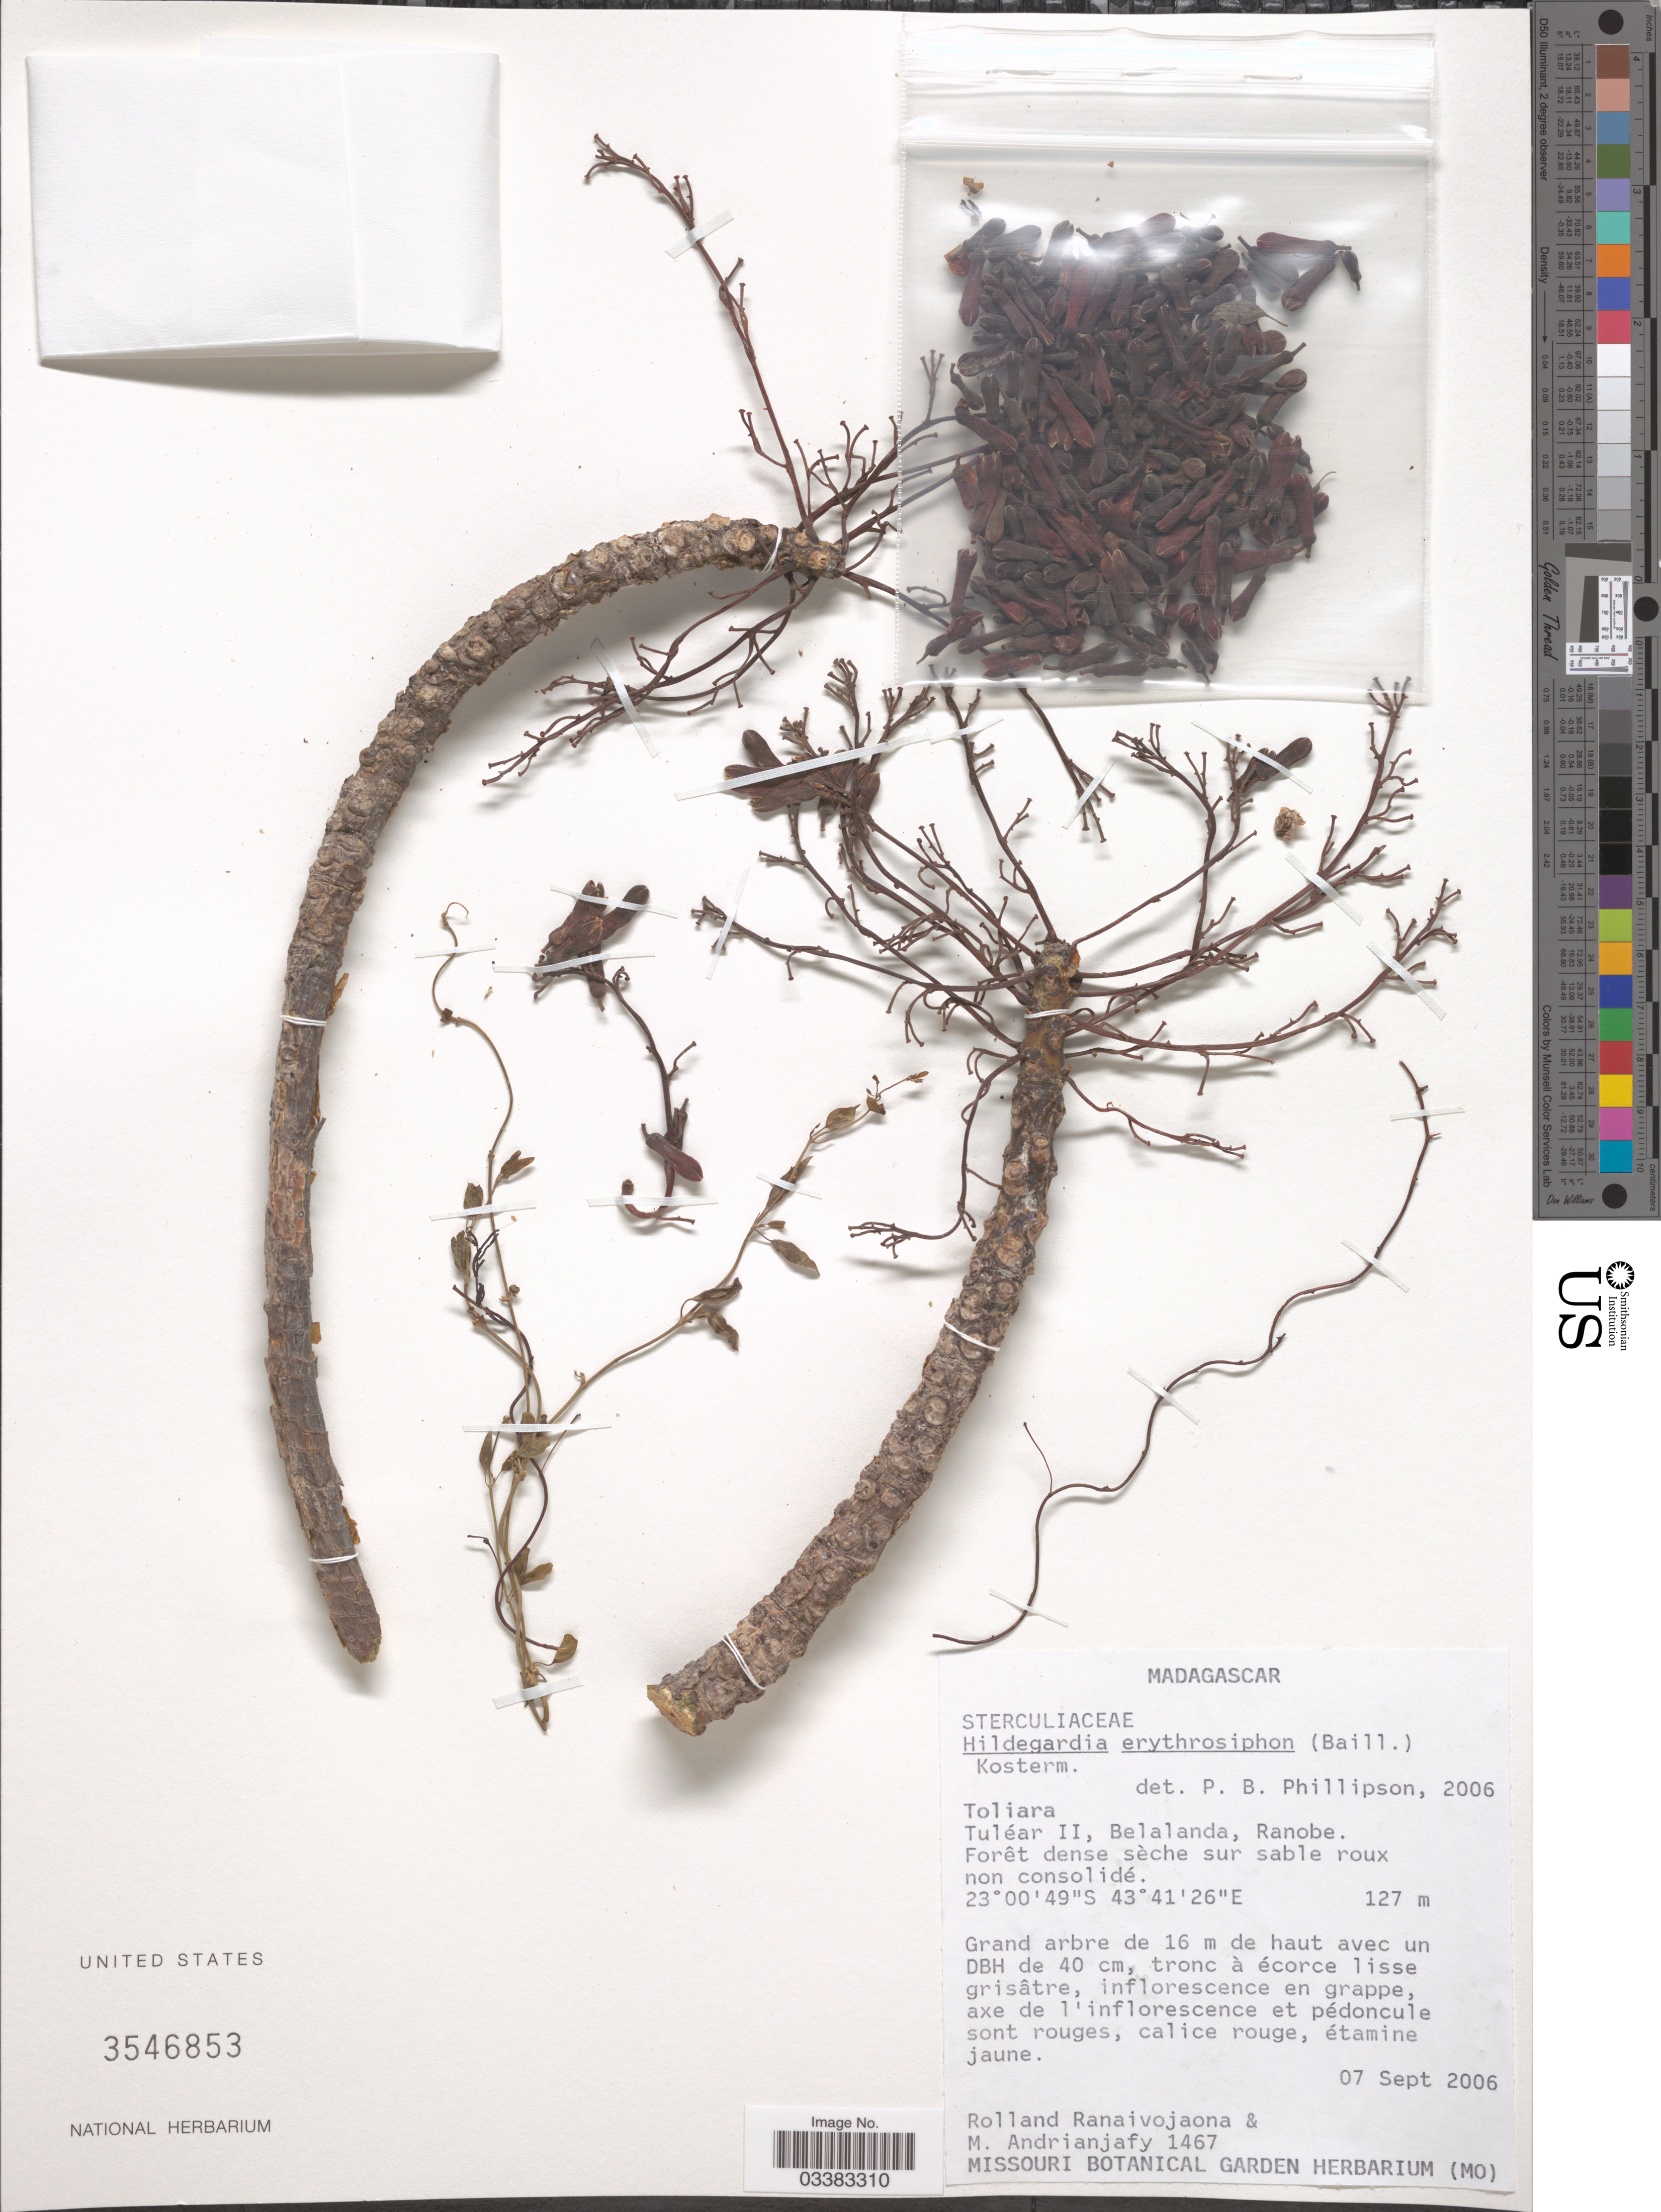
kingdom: Plantae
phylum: Tracheophyta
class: Magnoliopsida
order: Malvales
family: Malvaceae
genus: Hildegardia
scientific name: Hildegardia erythrosiphon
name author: (Baill.) Kosterm.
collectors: R. Ranaivojaona & M. Andrianjafy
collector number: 1467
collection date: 2006-09-07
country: Madagascar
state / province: Atsimo-Andrefana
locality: Tuléar II, Belalanda, Ranobe.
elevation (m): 127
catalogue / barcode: US 3546853